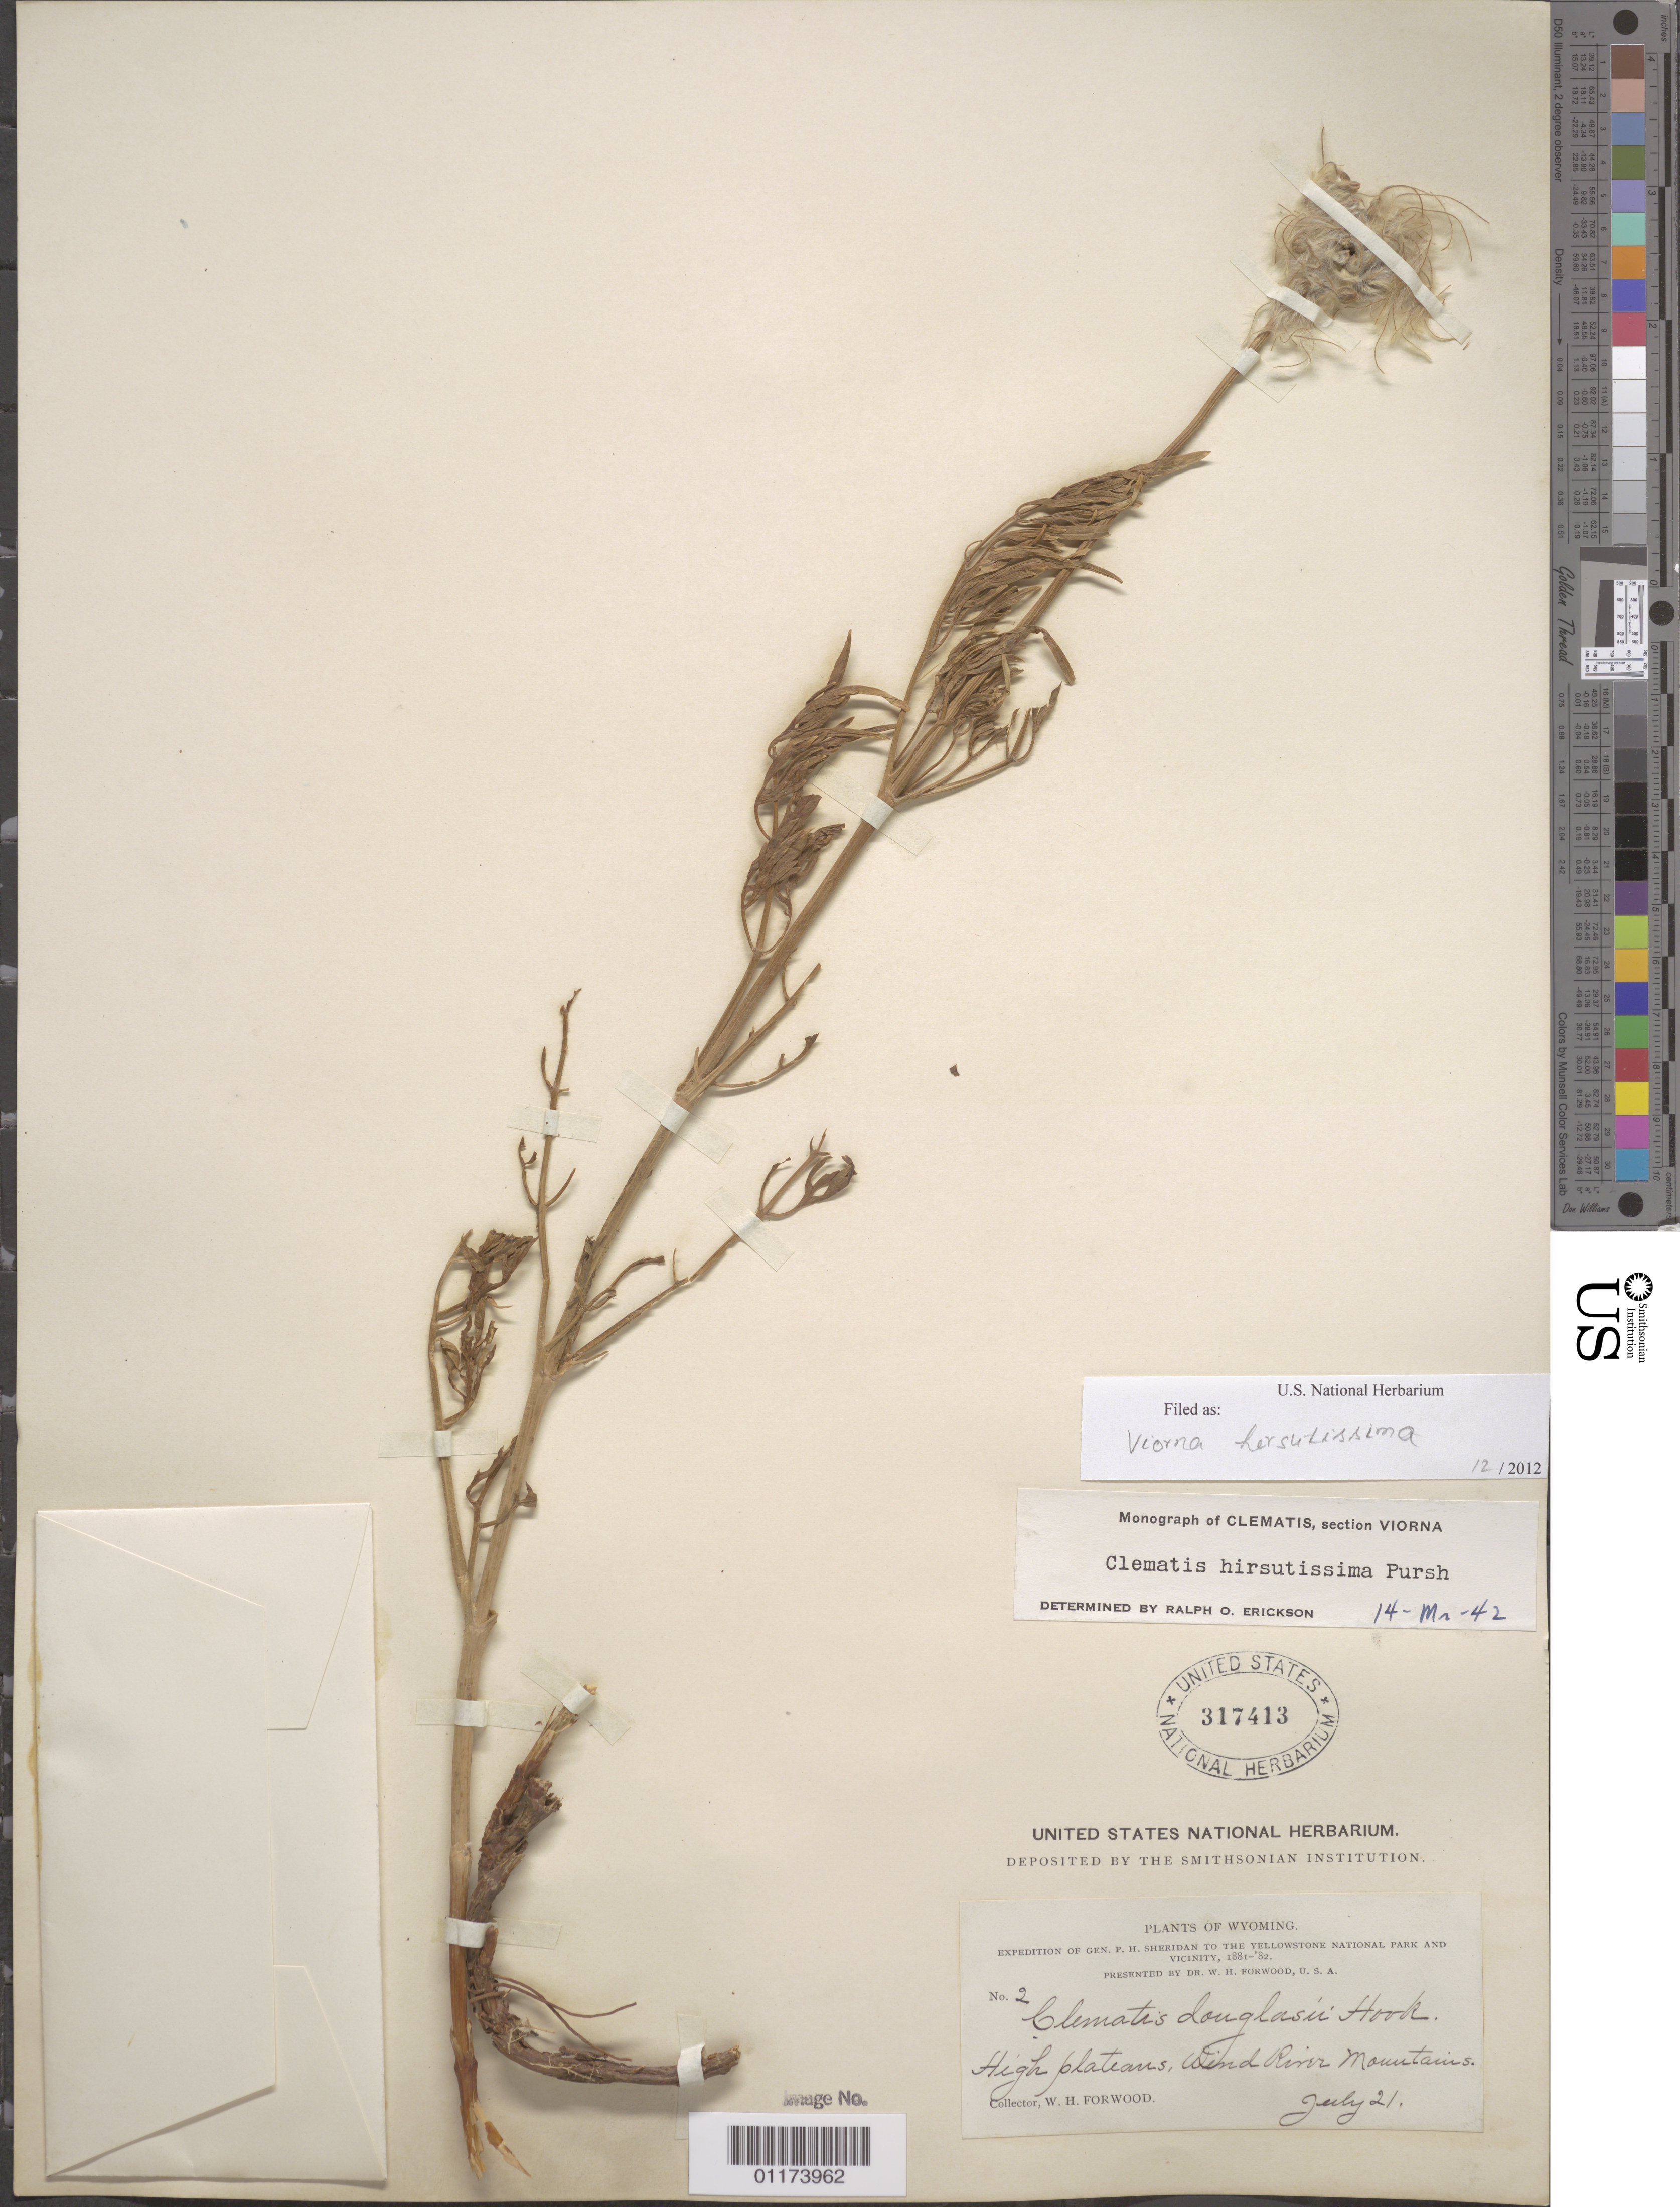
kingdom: Plantae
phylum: Tracheophyta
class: Magnoliopsida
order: Ranunculales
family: Ranunculaceae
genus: Clematis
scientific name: Clematis hirsutissima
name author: Prush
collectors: W. Forwood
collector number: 2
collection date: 1881-07-21 or 1882-07-21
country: United States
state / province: Wyoming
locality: Wind River Mountains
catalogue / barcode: US 317413